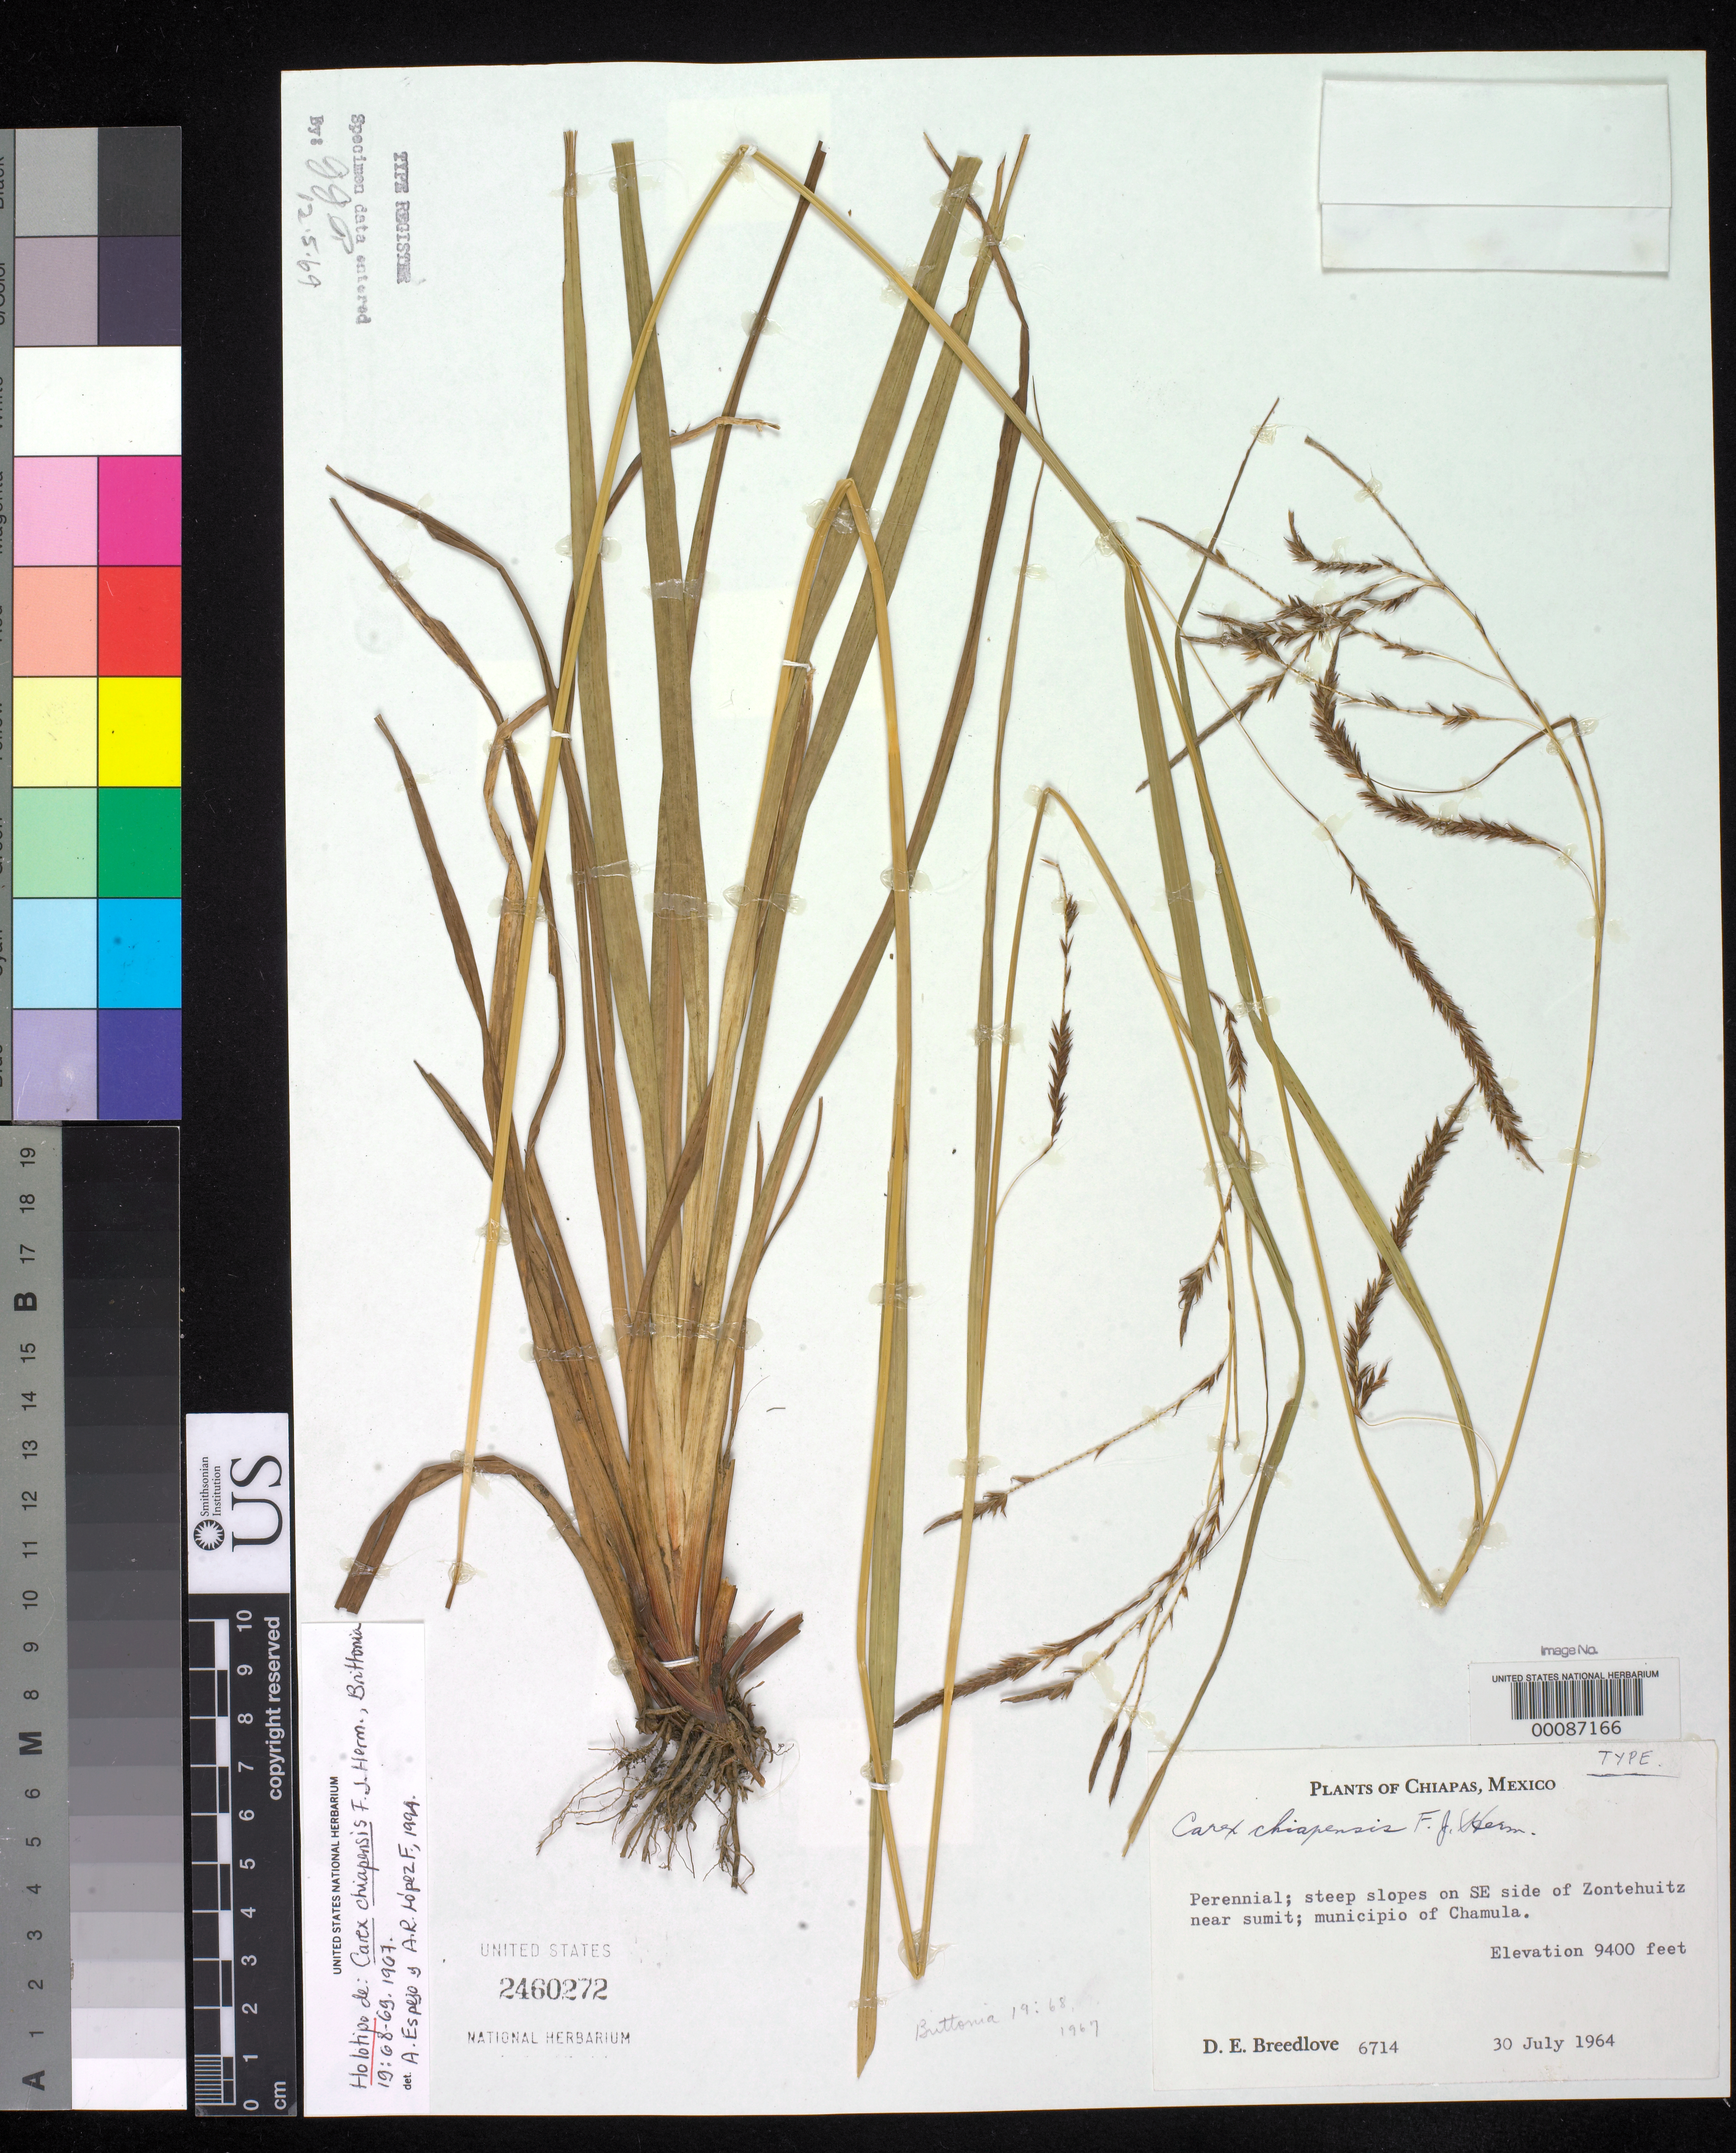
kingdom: Plantae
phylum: Tracheophyta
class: Liliopsida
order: Poales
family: Cyperaceae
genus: Carex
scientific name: Carex chiapensis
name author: F.J. Herm.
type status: Holotype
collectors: D. E. Breedlove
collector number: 6714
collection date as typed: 30 Jun 1964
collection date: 1964-06-30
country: Mexico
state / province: Chiapas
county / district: San Cristóbal de Las Casas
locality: SE side of Zontehuitz.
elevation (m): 2865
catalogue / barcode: US 2460272